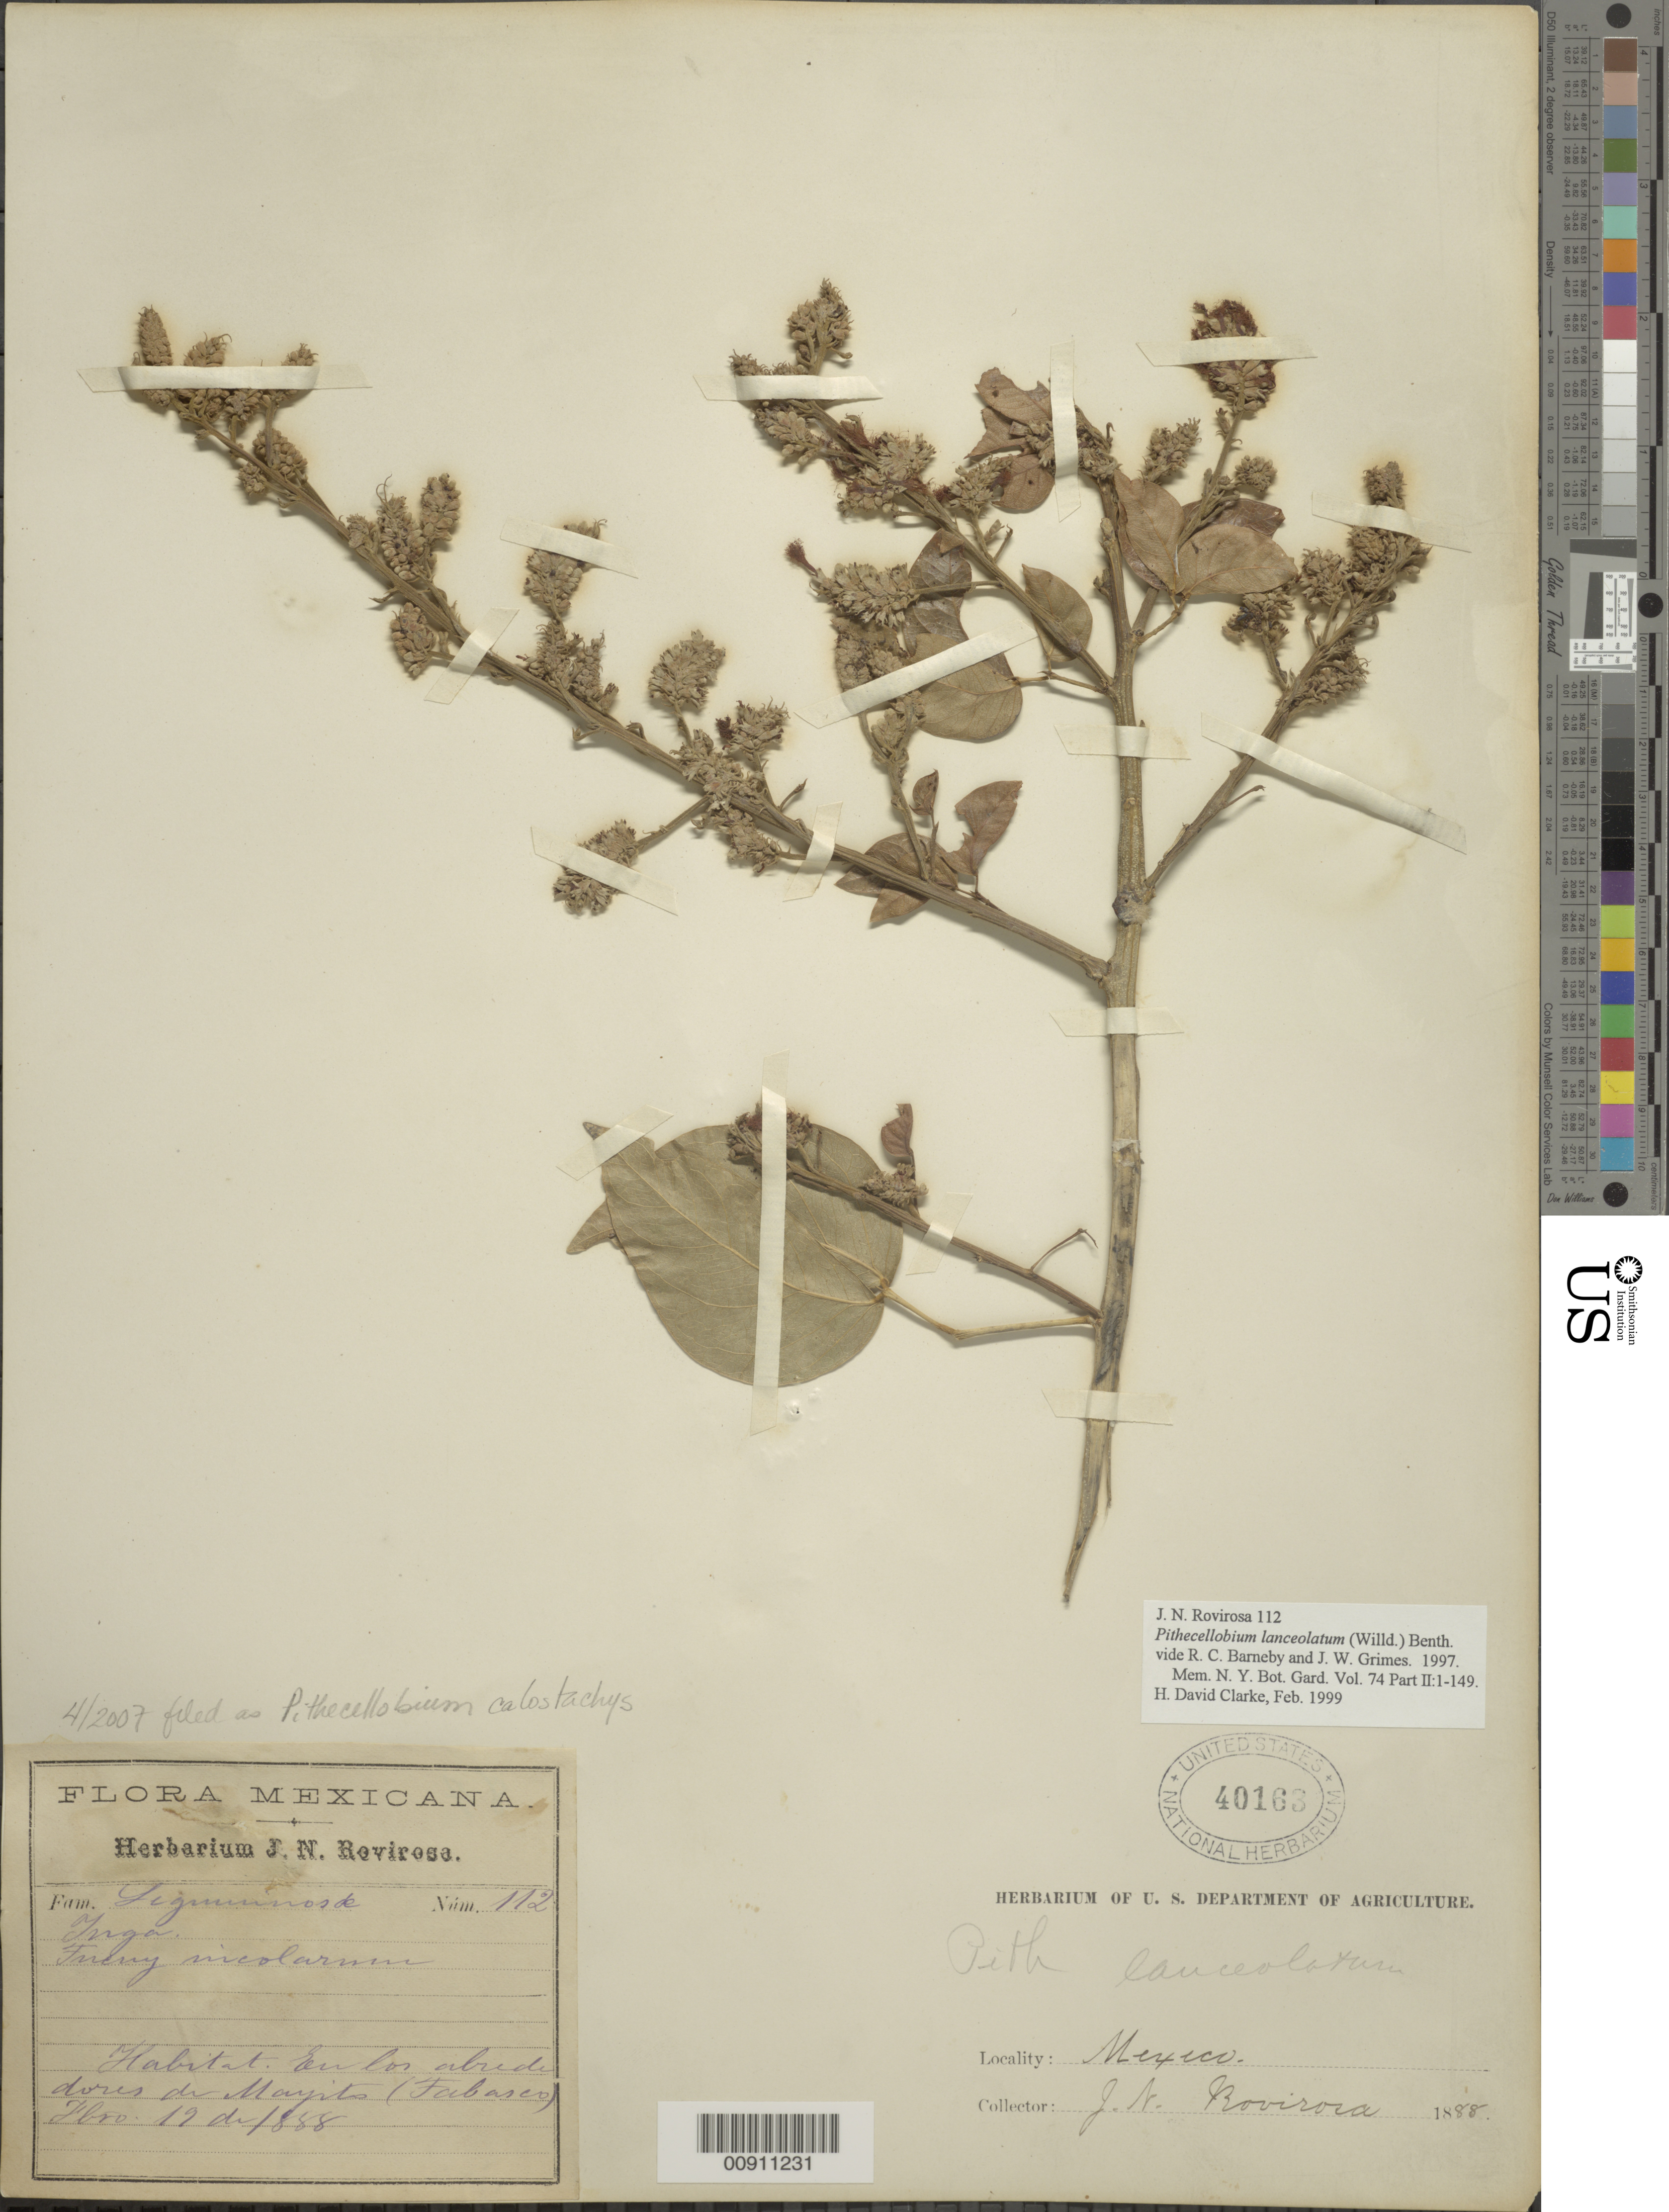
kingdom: Plantae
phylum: Tracheophyta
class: Magnoliopsida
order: Fabales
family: Fabaceae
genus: Pithecellobium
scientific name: Pithecellobium lanceolatum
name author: (Humb. & Bonpl. ex Willd.) Benth.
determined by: Clarke, H. D., University of North Carolina (Asheville)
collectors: J. N. Rovirosa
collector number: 112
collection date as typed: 19 Feb 1888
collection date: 1888-02-19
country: Mexico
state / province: Tabasco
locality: Alrededores de Mayito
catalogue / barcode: US 40163